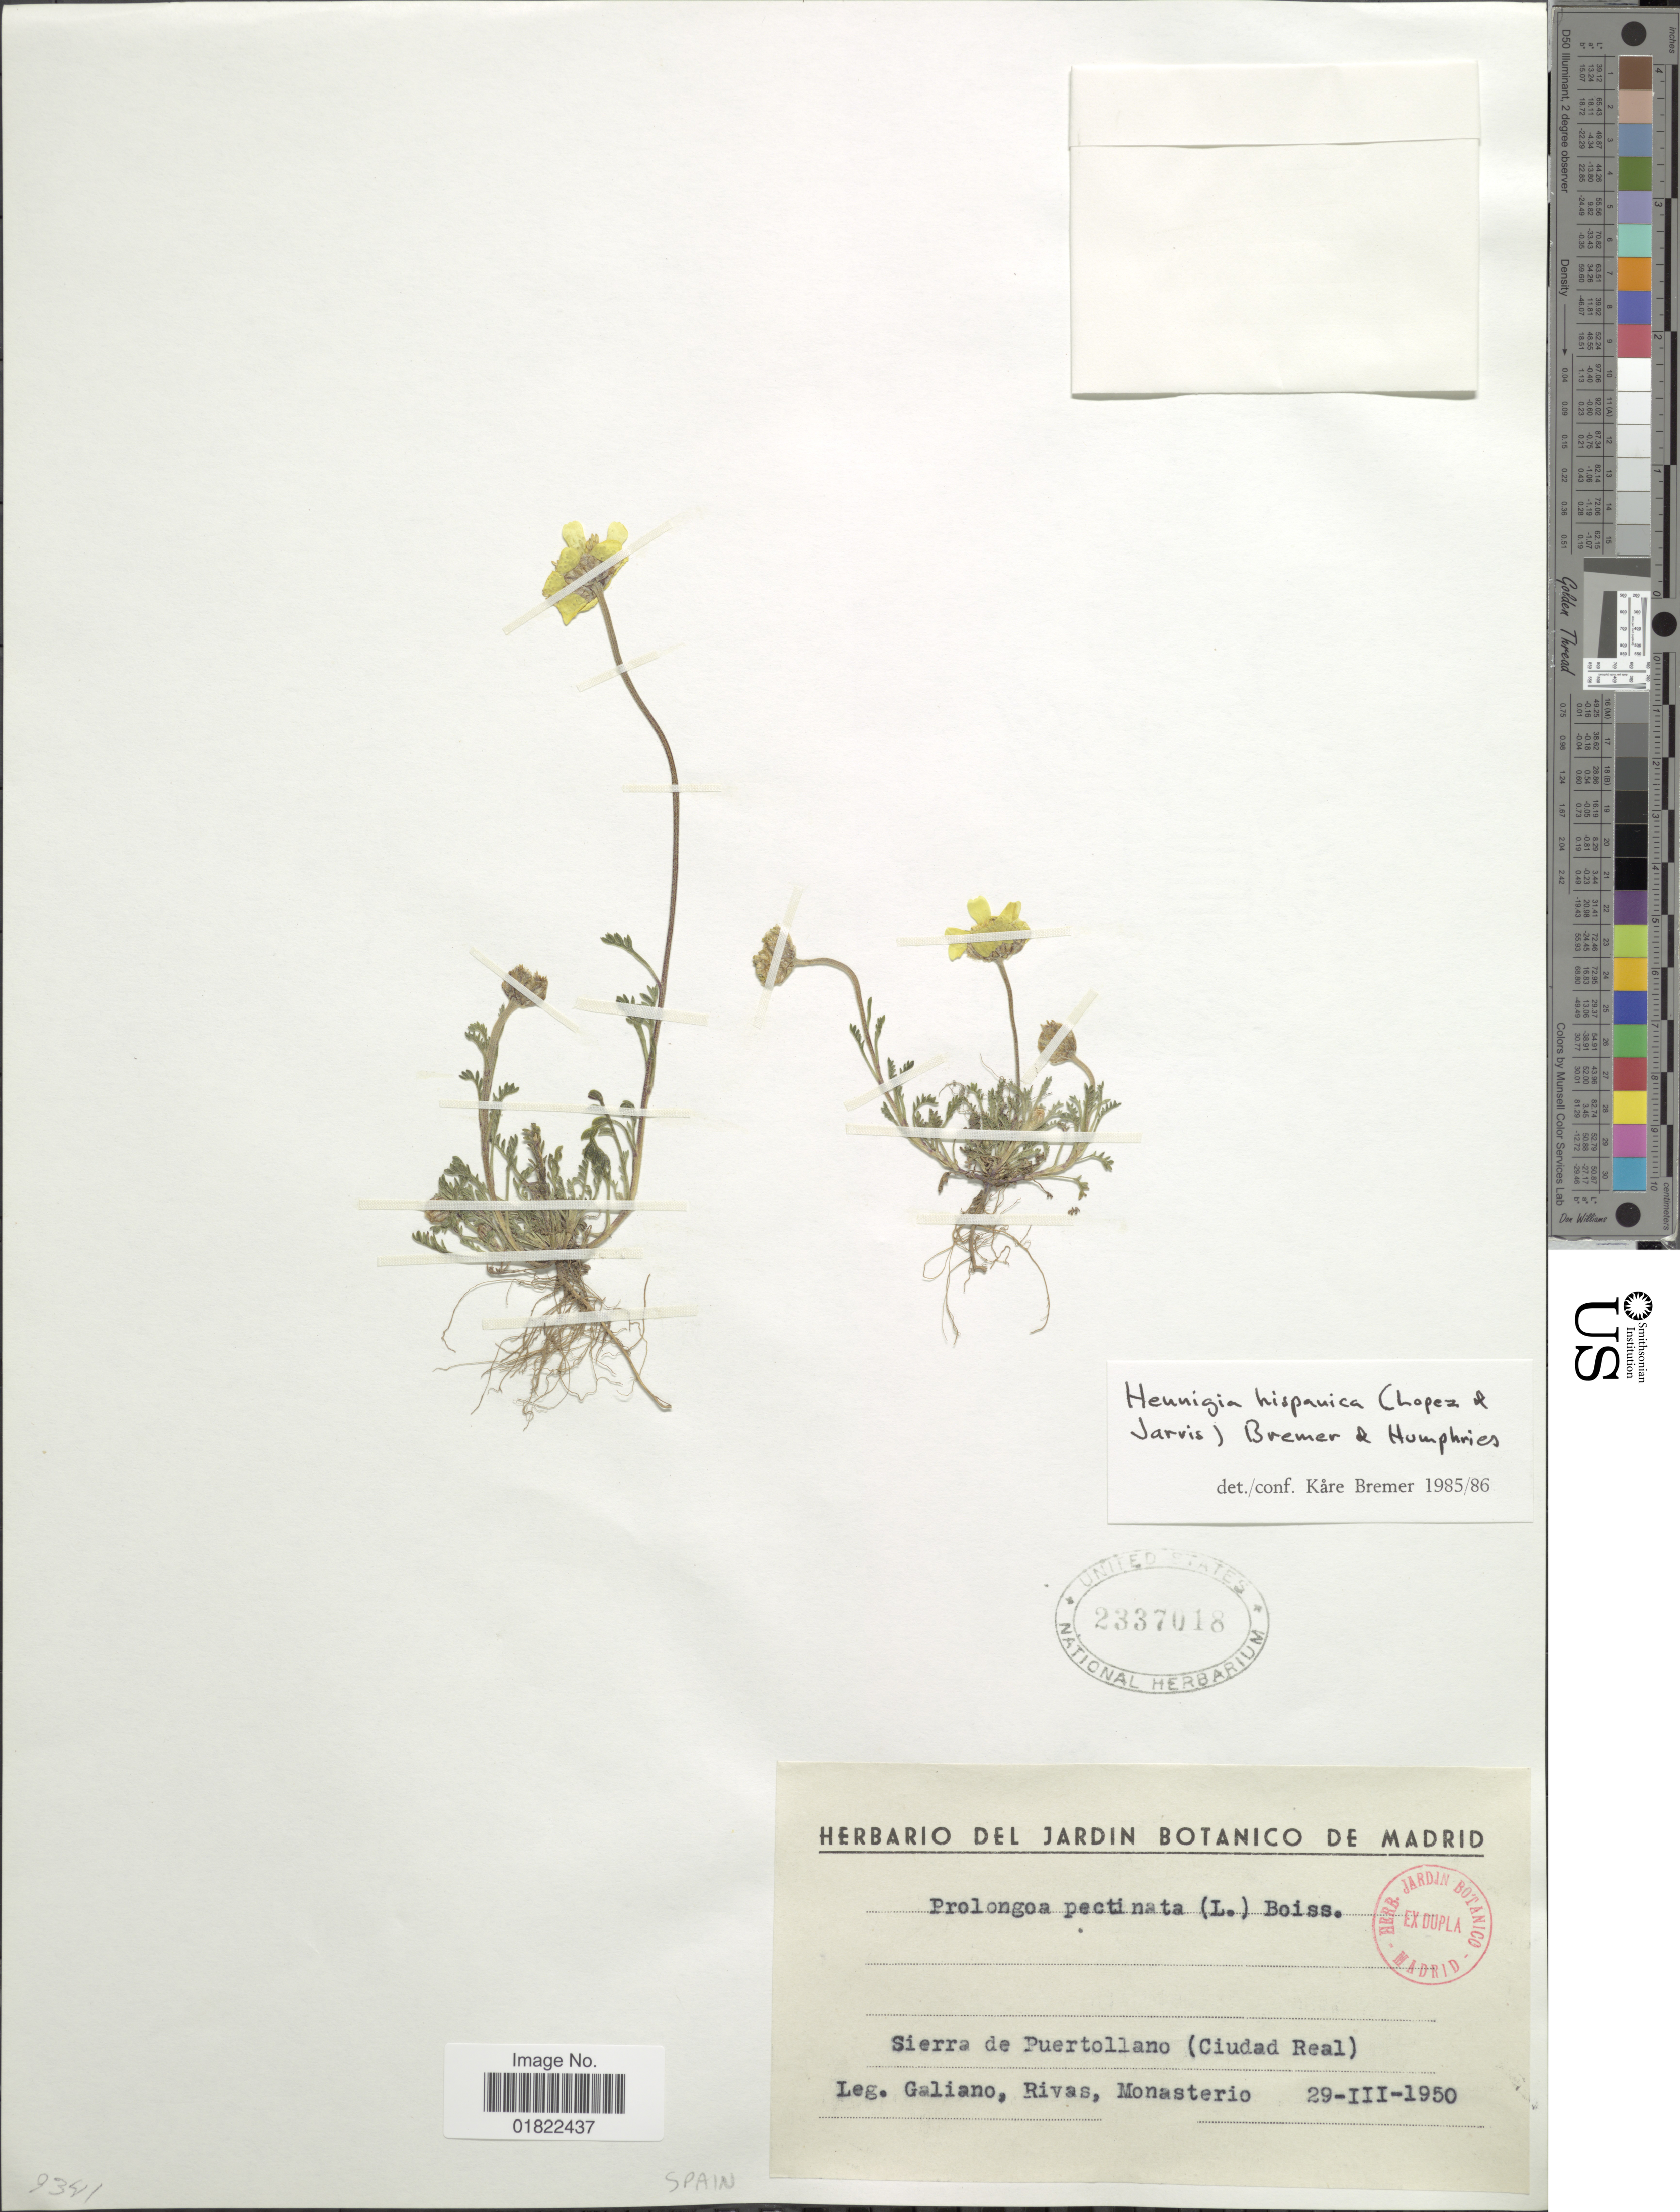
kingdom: Plantae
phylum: Tracheophyta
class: Magnoliopsida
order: Asterales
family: Asteraceae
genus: Prolongoa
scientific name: Prolongoa hispanica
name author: (López & C.E. Jarvis) K. Bremer & Humphries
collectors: -. Galeano, Rivas & Monasterio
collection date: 1950-03-29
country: Spain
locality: Sierra de Puertollano (Ciudad Real)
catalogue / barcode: US 2337018